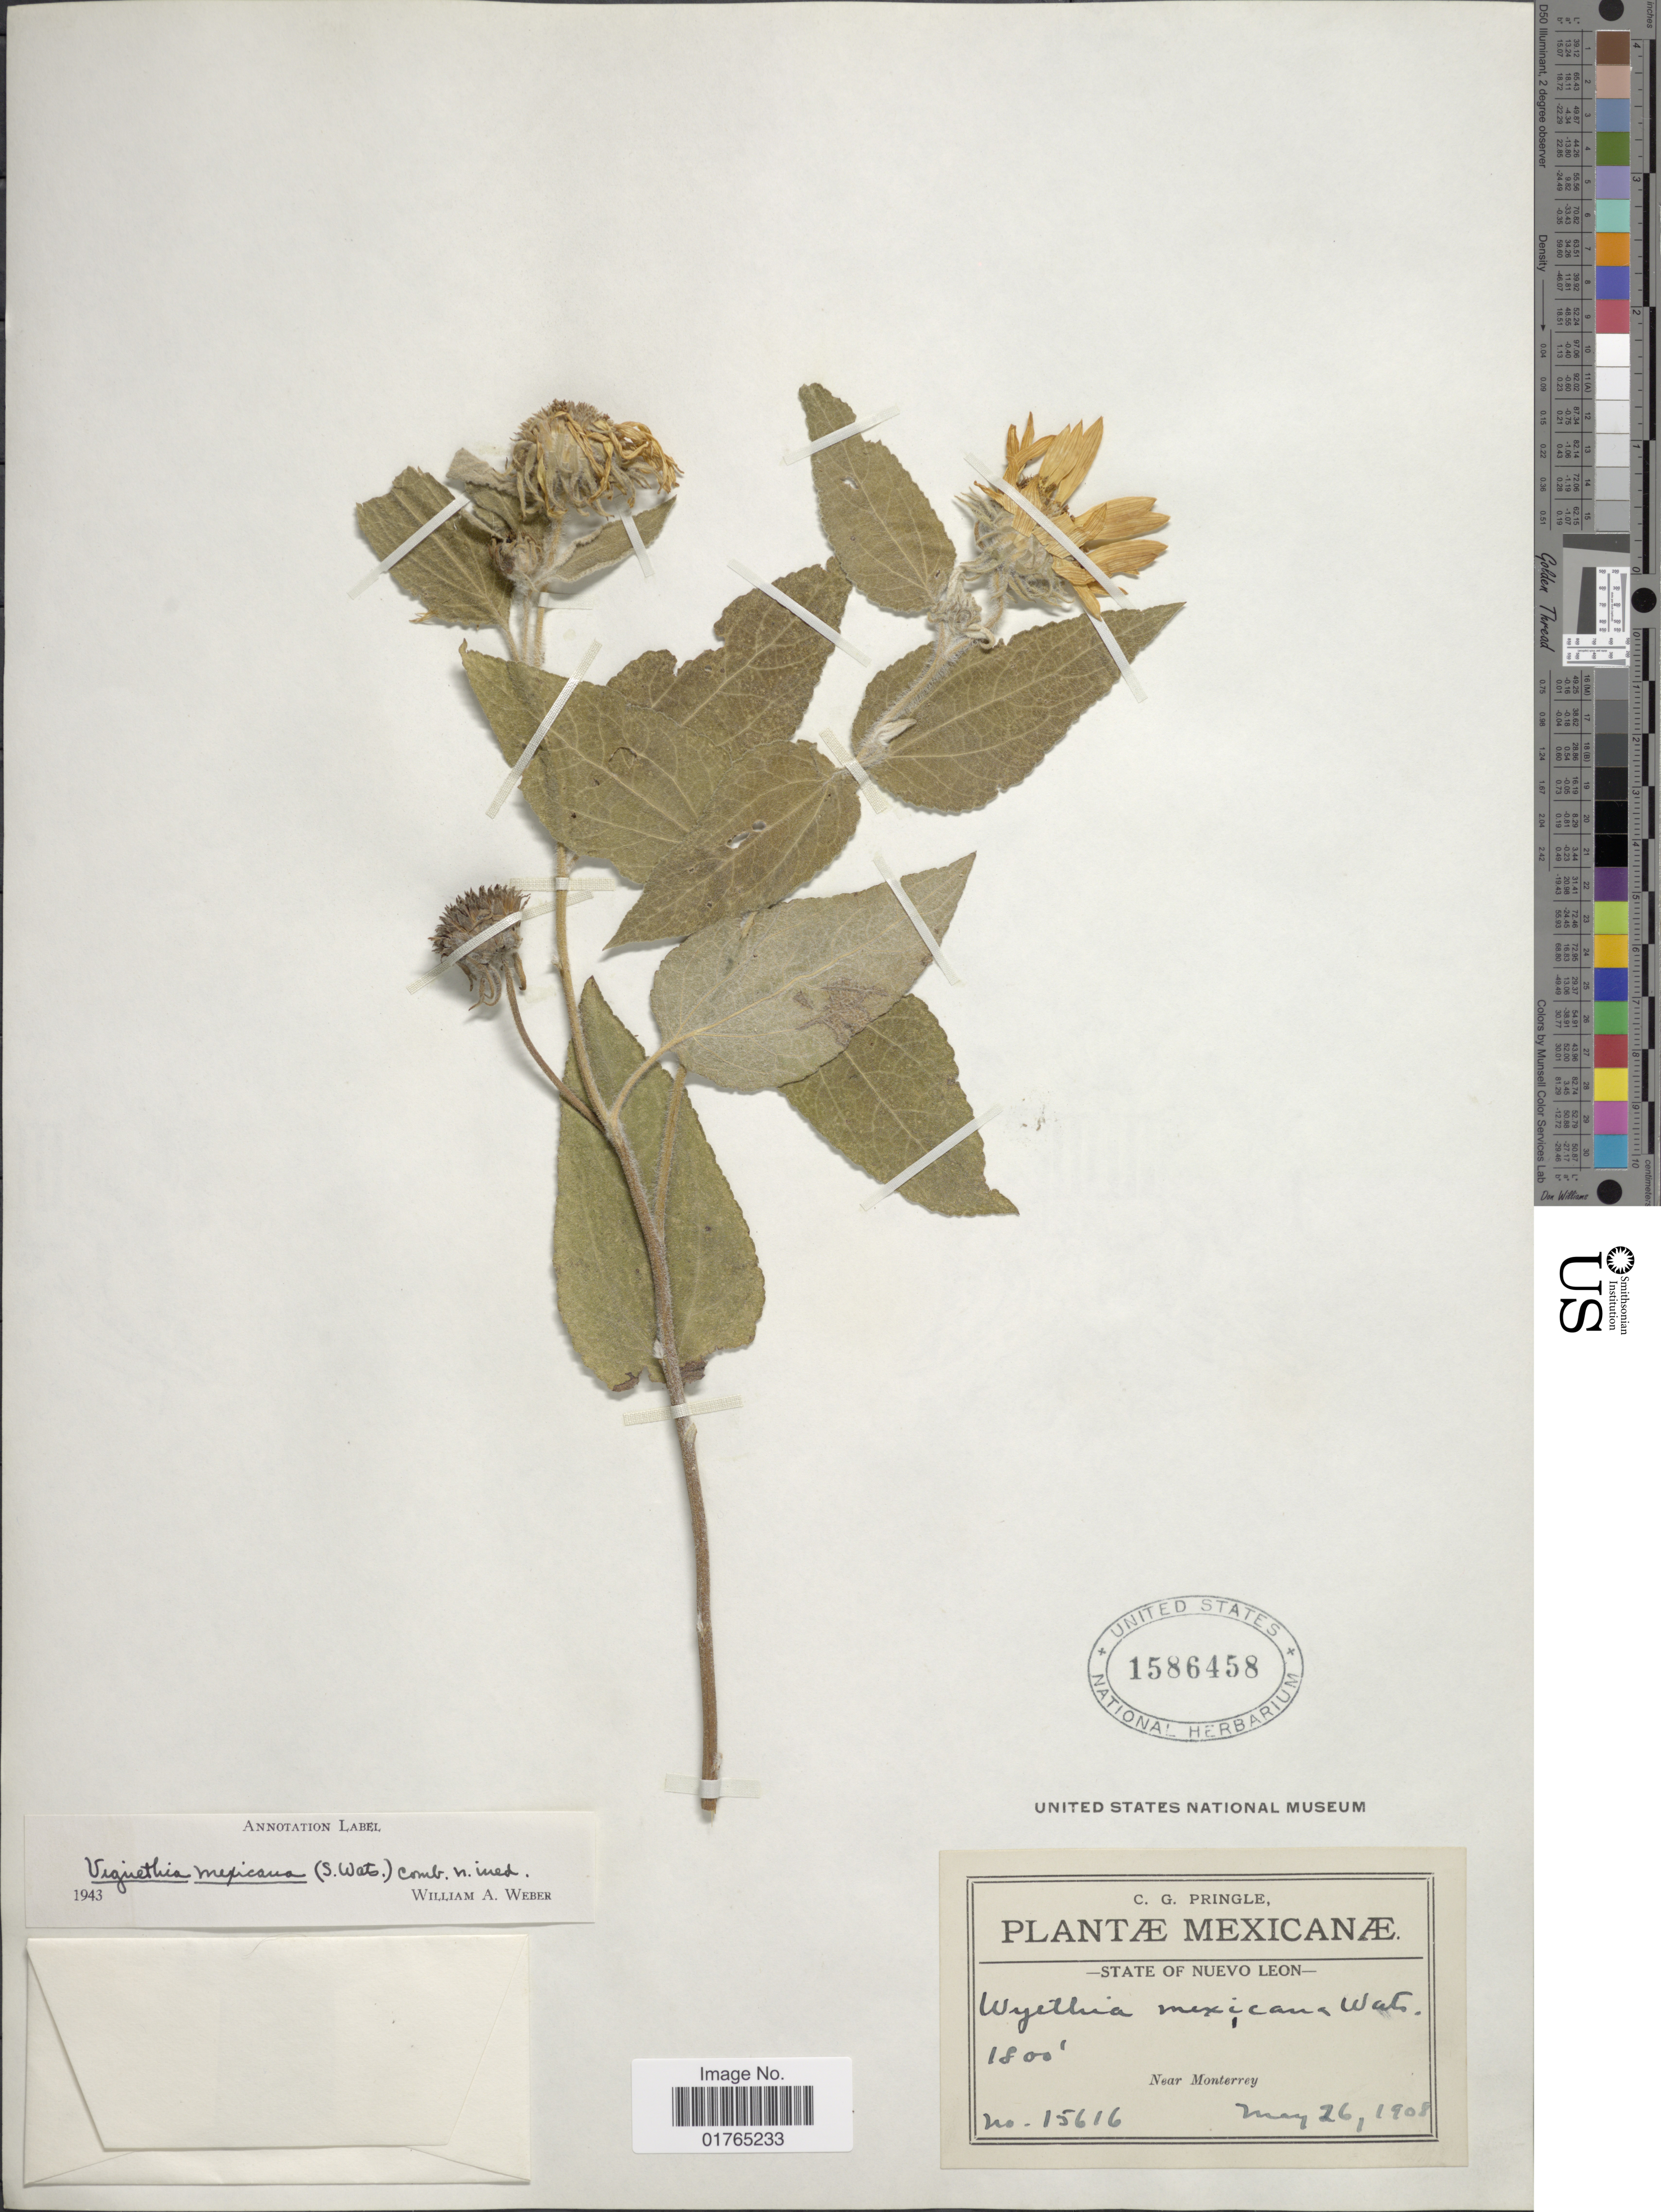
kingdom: Plantae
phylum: Tracheophyta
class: Magnoliopsida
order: Asterales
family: Asteraceae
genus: Wyethia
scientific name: Wyethia mexicana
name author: S. Watson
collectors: C. G. Pringle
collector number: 15616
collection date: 1908-05-26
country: Mexico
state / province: Nuevo León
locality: Near Monterrey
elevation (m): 549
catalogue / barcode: US 1586458